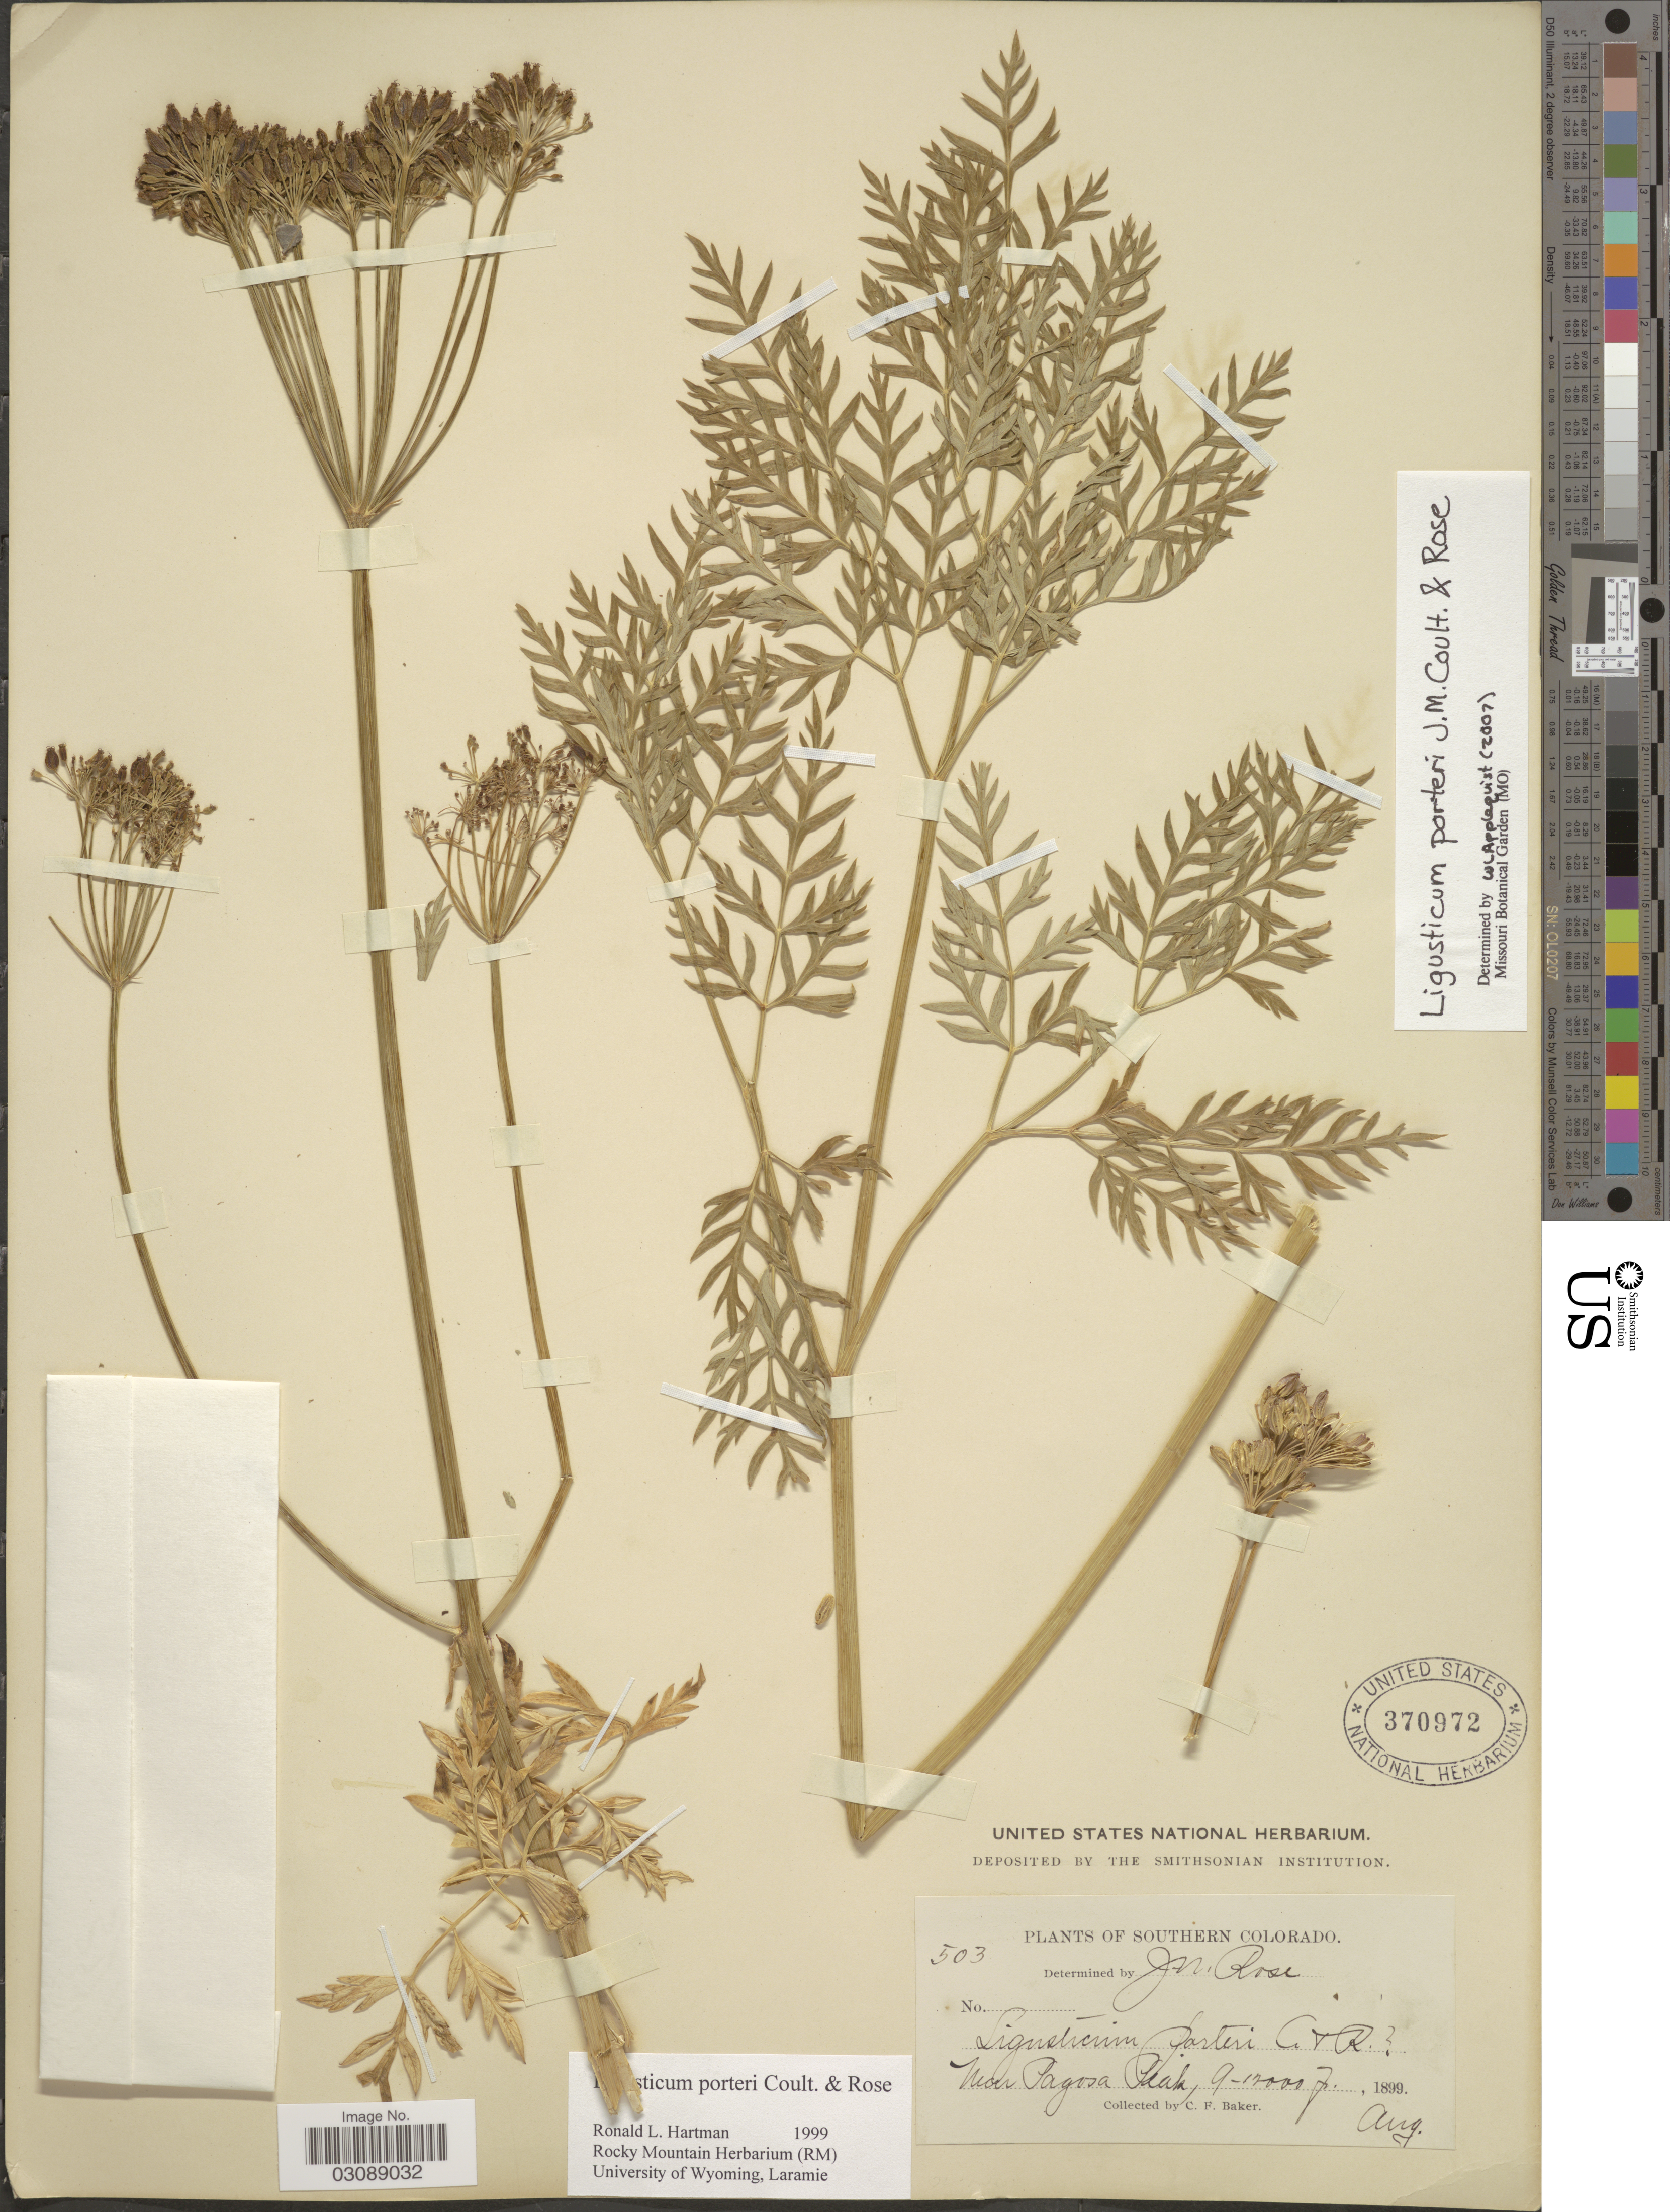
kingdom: Plantae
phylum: Tracheophyta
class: Magnoliopsida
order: Apiales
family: Apiaceae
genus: Ligusticum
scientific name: Ligusticum porteri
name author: J.M. Coult. & Rose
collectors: C. F. Baker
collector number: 503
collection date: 1899-08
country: United States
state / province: Colorado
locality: Southern Colorado. Near Pagosa Peak.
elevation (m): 2743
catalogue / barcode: US 370972